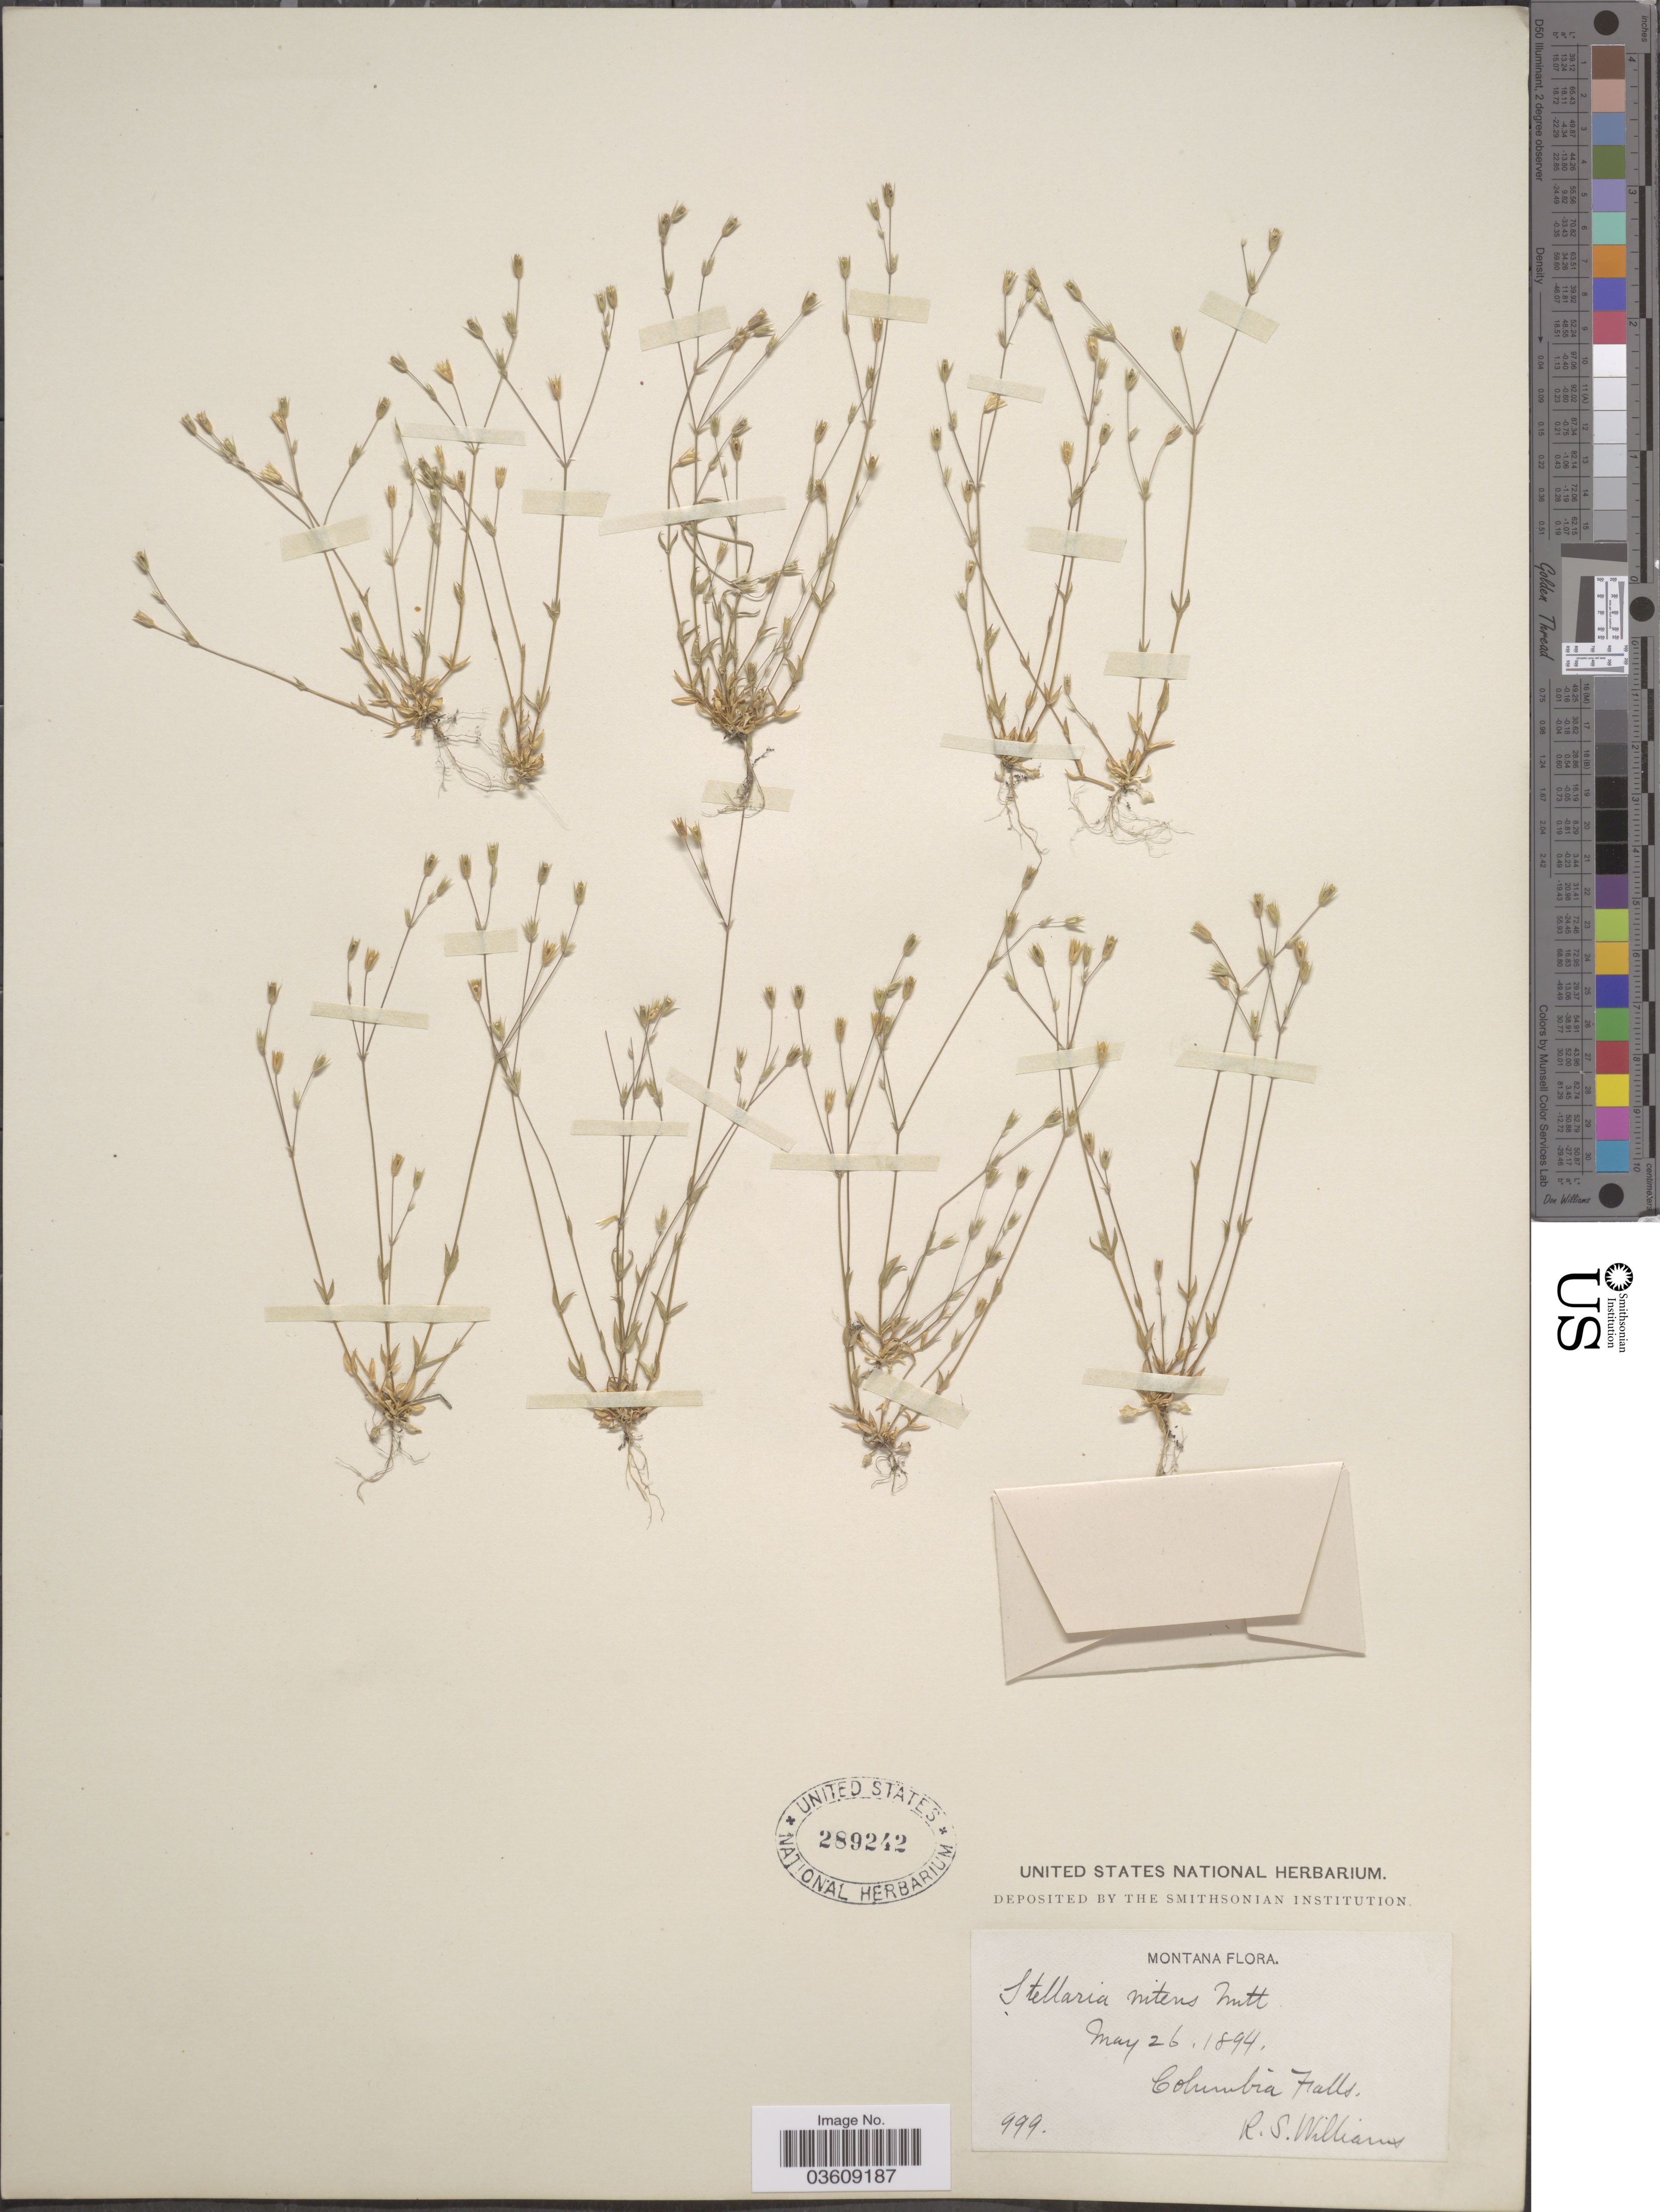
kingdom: Plantae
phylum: Tracheophyta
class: Magnoliopsida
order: Caryophyllales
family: Caryophyllaceae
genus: Stellaria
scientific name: Stellaria nitens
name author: Nutt.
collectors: R. S. Williams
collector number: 999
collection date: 1894-05-26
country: United States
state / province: Montana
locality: Columbia Falls.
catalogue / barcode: US 289242